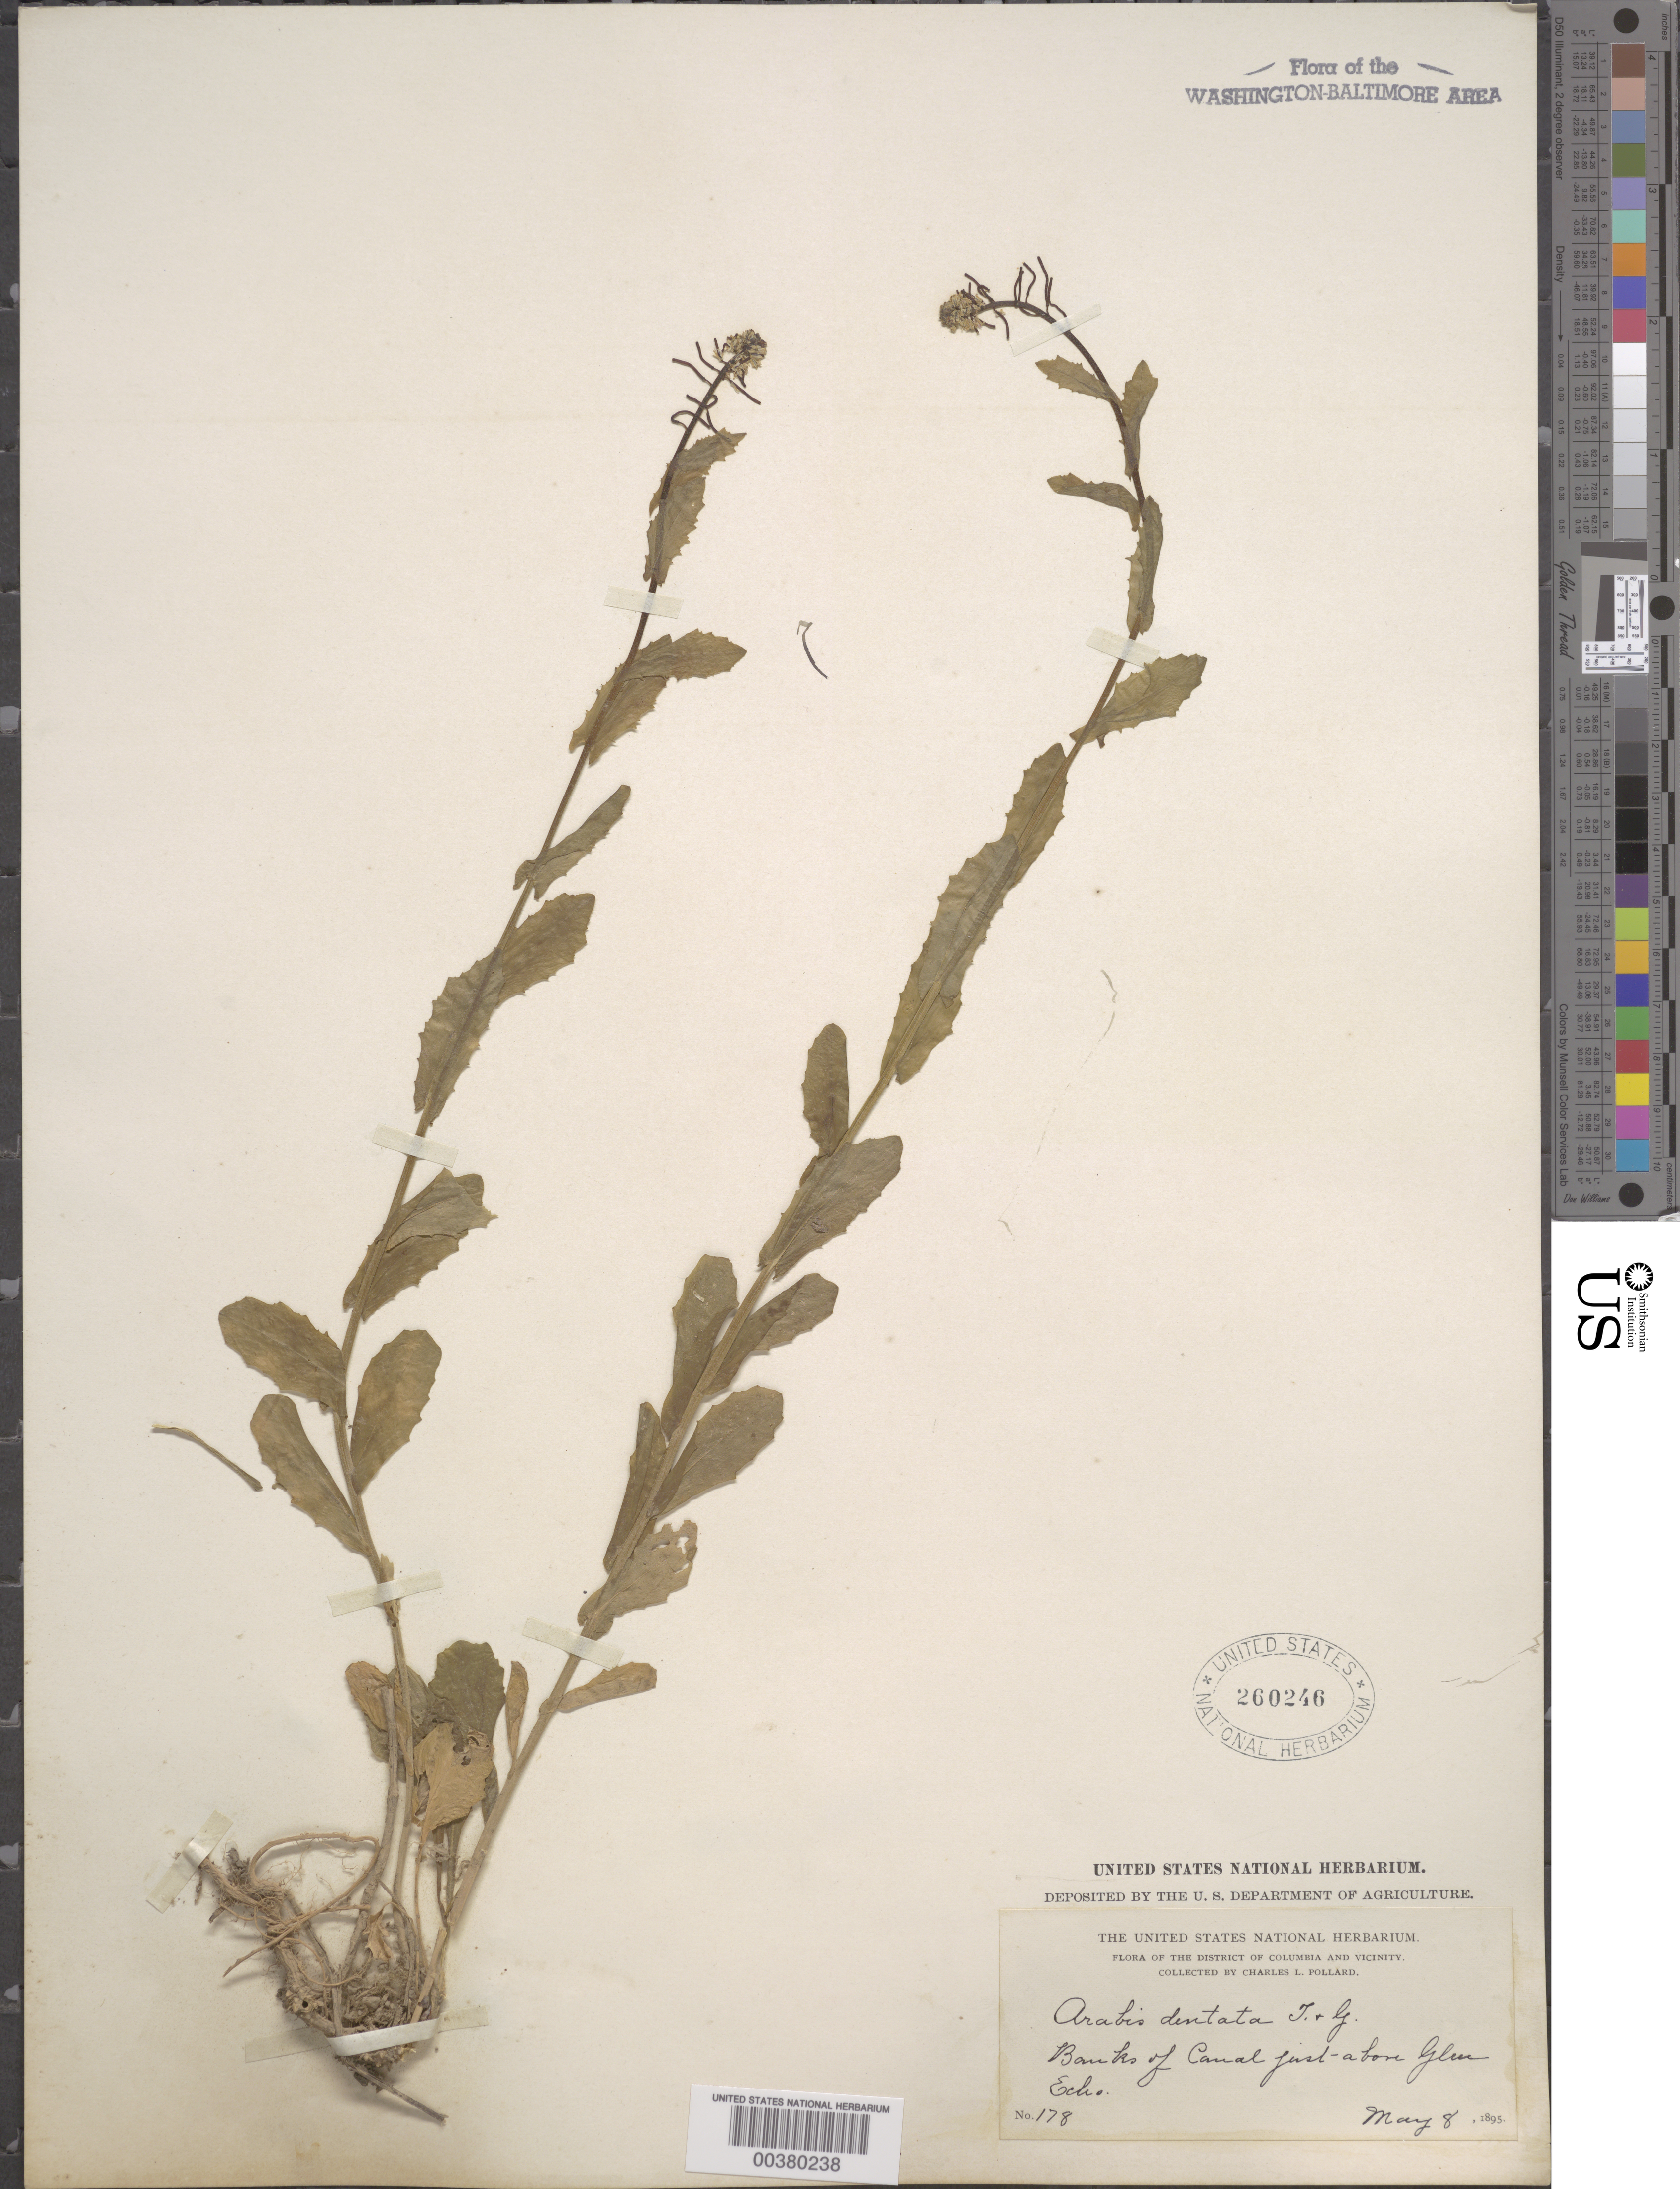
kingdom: Plantae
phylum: Tracheophyta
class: Magnoliopsida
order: Brassicales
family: Brassicaceae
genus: Boechera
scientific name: Boechera shortii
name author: (Fernald) Al-Shehbaz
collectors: C. L. Pollard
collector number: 178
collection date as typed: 08 May 1895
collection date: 1895-05-08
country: United States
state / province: Maryland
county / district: Montgomery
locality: C. & O. Canal above Glen Echo C. & O. Canal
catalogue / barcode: US 260246